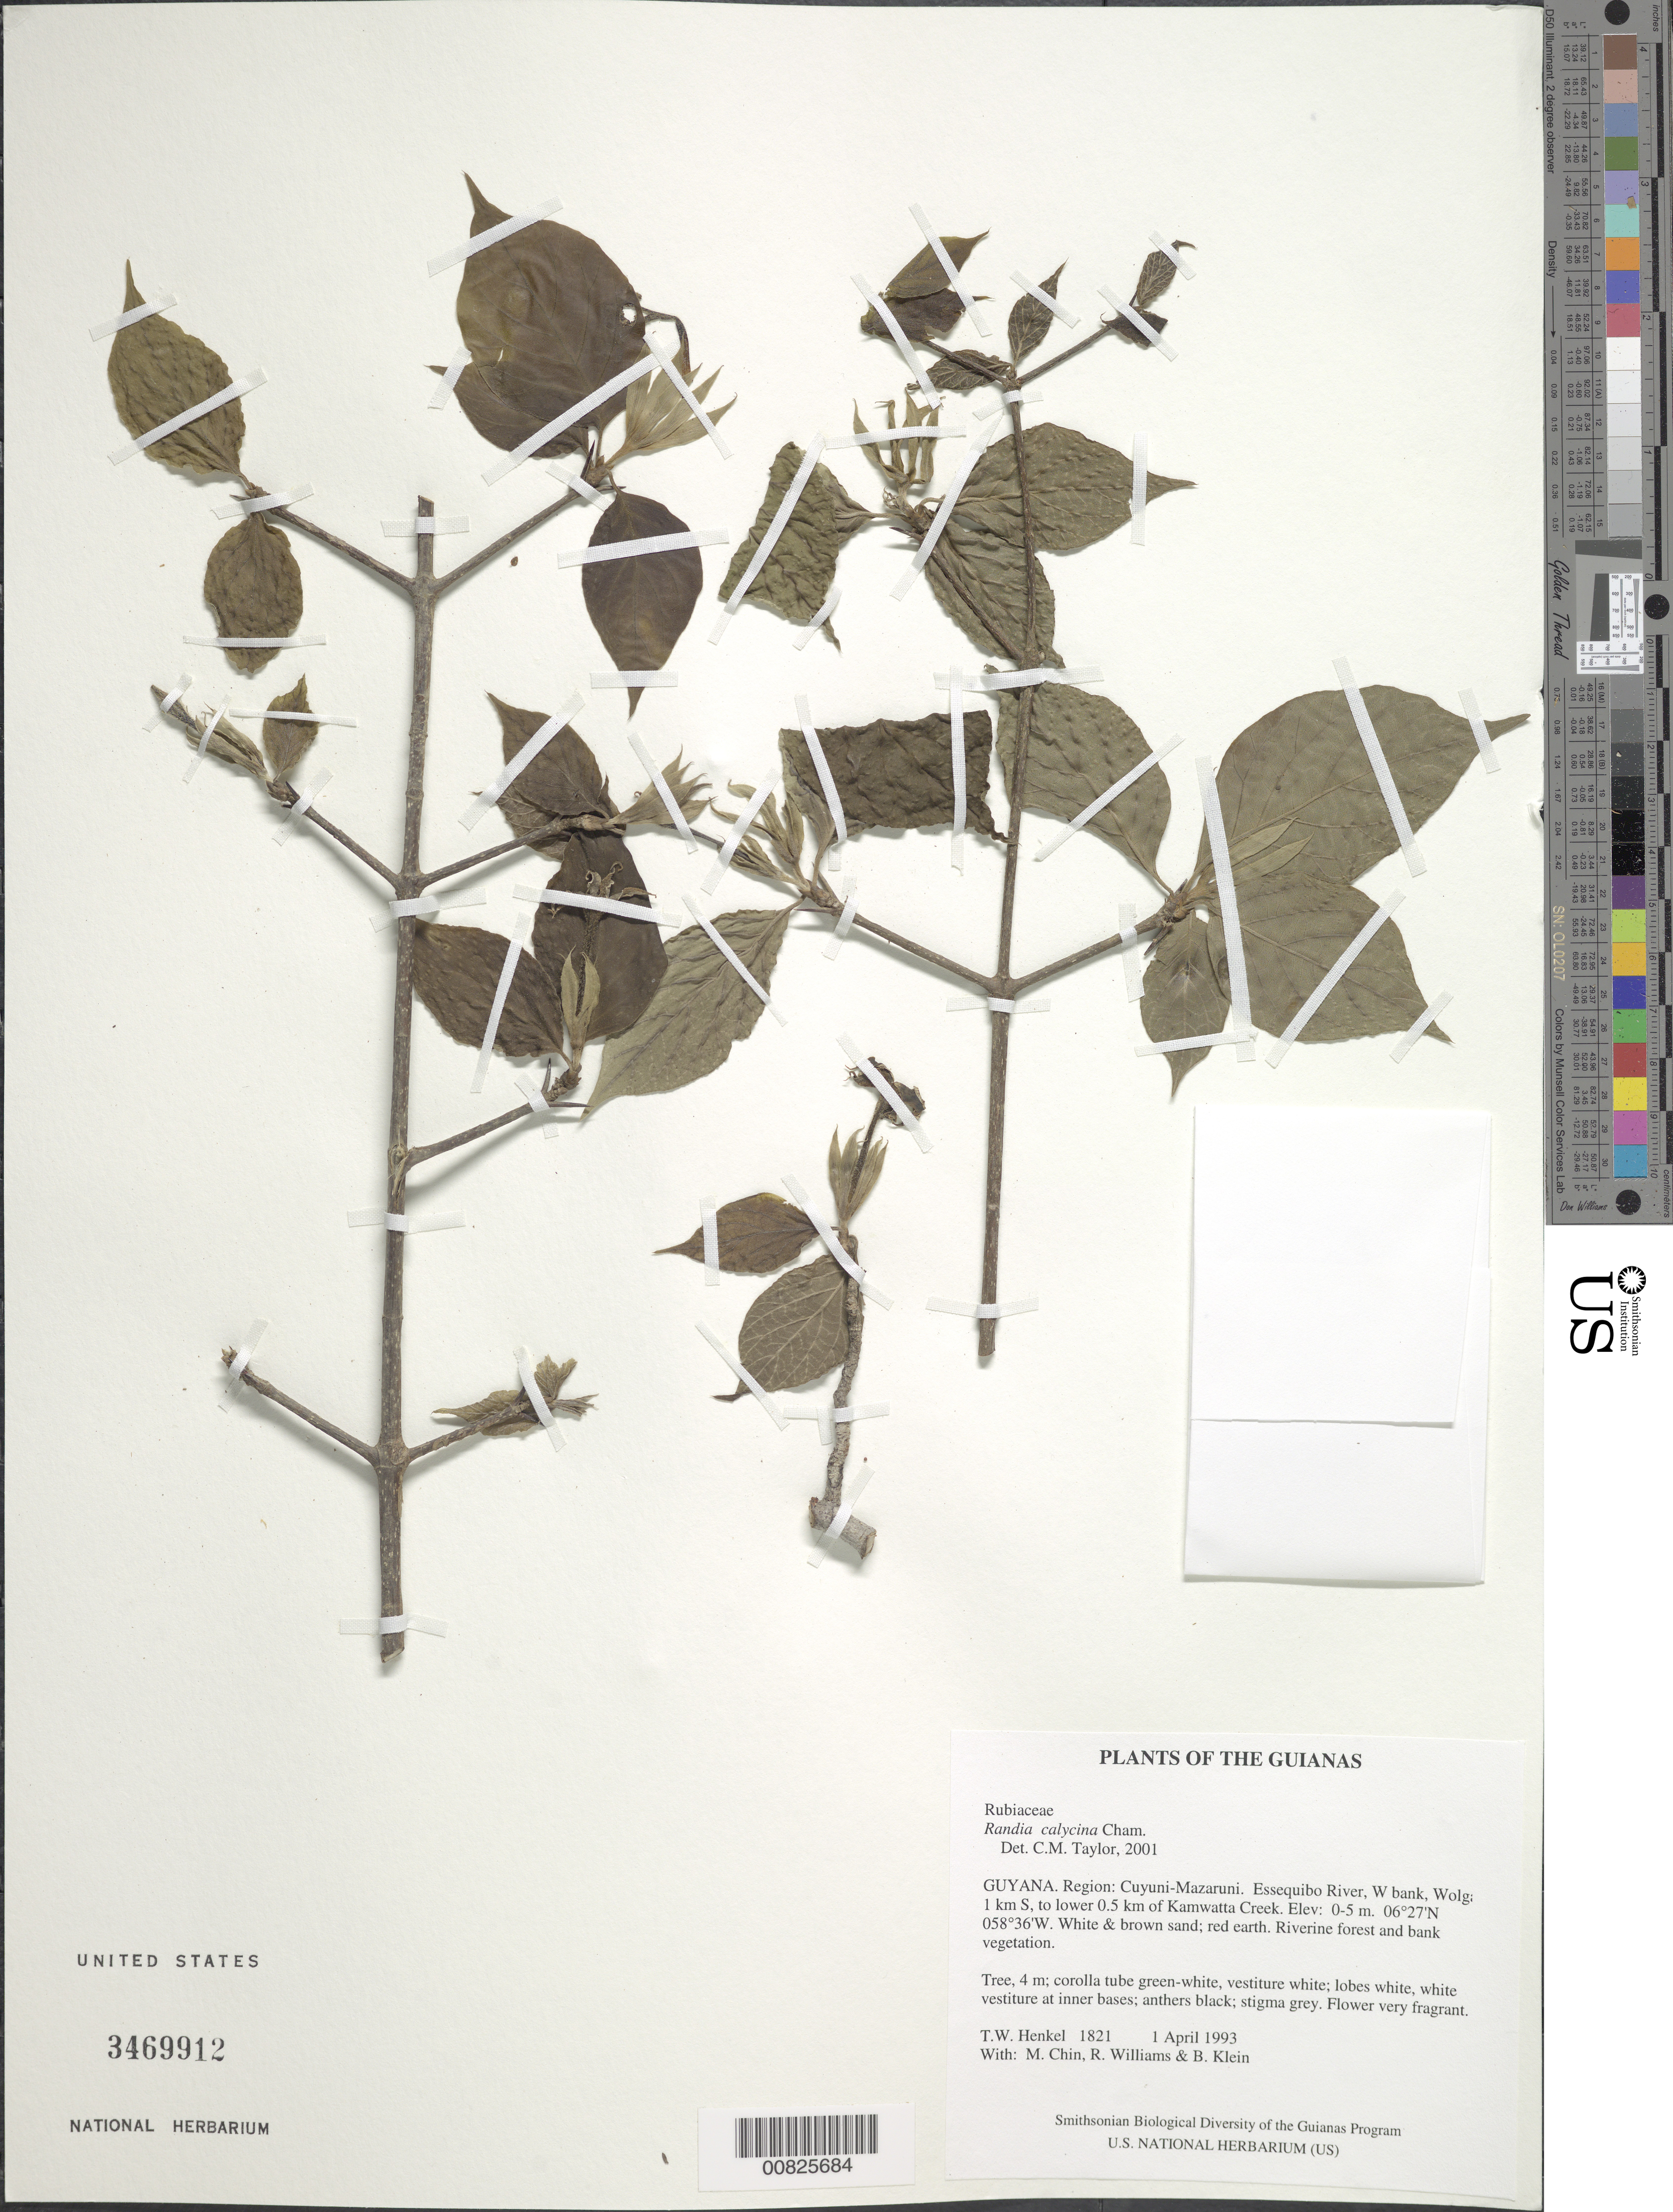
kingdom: Plantae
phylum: Tracheophyta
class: Magnoliopsida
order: Gentianales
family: Rubiaceae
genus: Randia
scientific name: Randia calycina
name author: Cham.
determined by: Taylor, Charlotte M.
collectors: T. Henkel, M. Chin, R. Williams & B. Klein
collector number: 1821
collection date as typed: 1 April 1993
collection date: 1993-04-01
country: Guyana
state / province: Cuyuni-Mazaruni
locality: Essequibo River, W bank, Wolga 1 km S, to lower 0.5 km of Kamwatta Creek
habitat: White & brown sand; red earth. Riverine forest and bank vegetation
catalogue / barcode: US 3469912